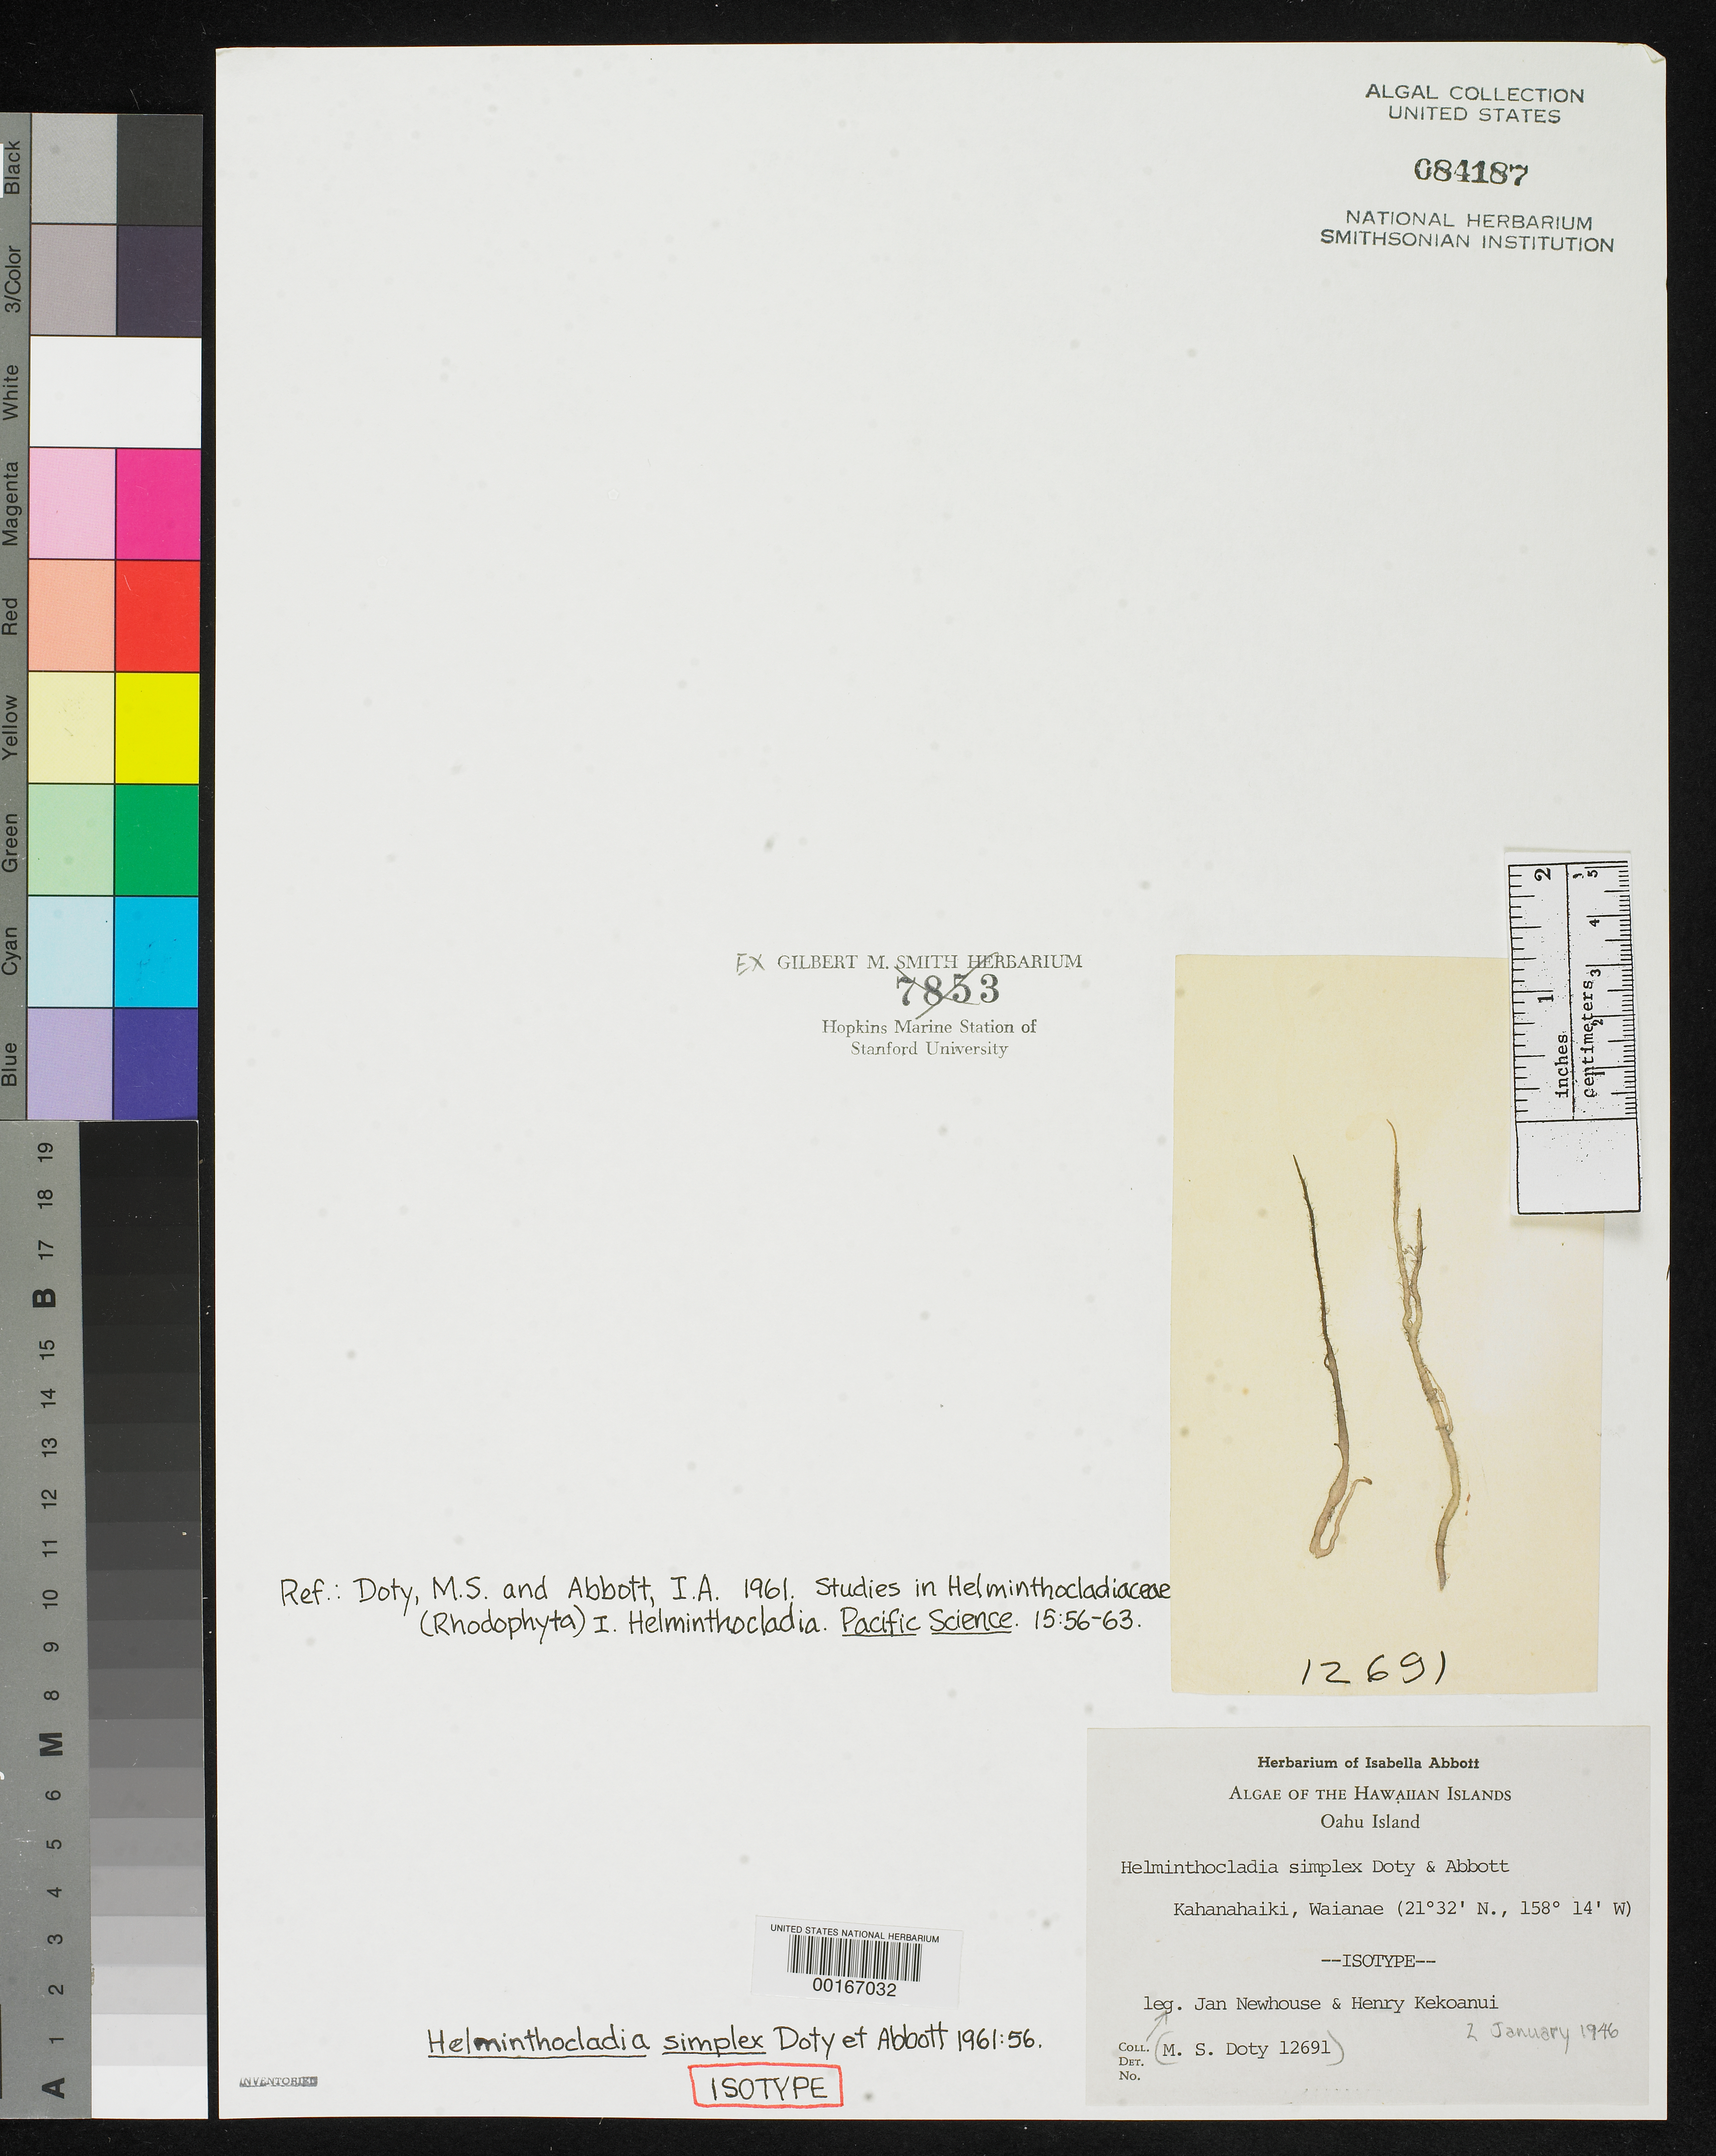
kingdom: Plantae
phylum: Rhodophyta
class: Florideophyceae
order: Nemaliales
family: Liagoraceae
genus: Helminthocladia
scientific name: Helminthocladia simplex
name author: Doty & I.A. Abbott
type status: Isotype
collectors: W. J. Newhouse & H. Kekoanui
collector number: MSD 12691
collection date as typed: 02 Jan 1946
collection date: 1946-01-02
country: United States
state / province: Hawaii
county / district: Honolulu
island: Oahu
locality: Waianae, Kahanahaiki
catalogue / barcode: US 84187